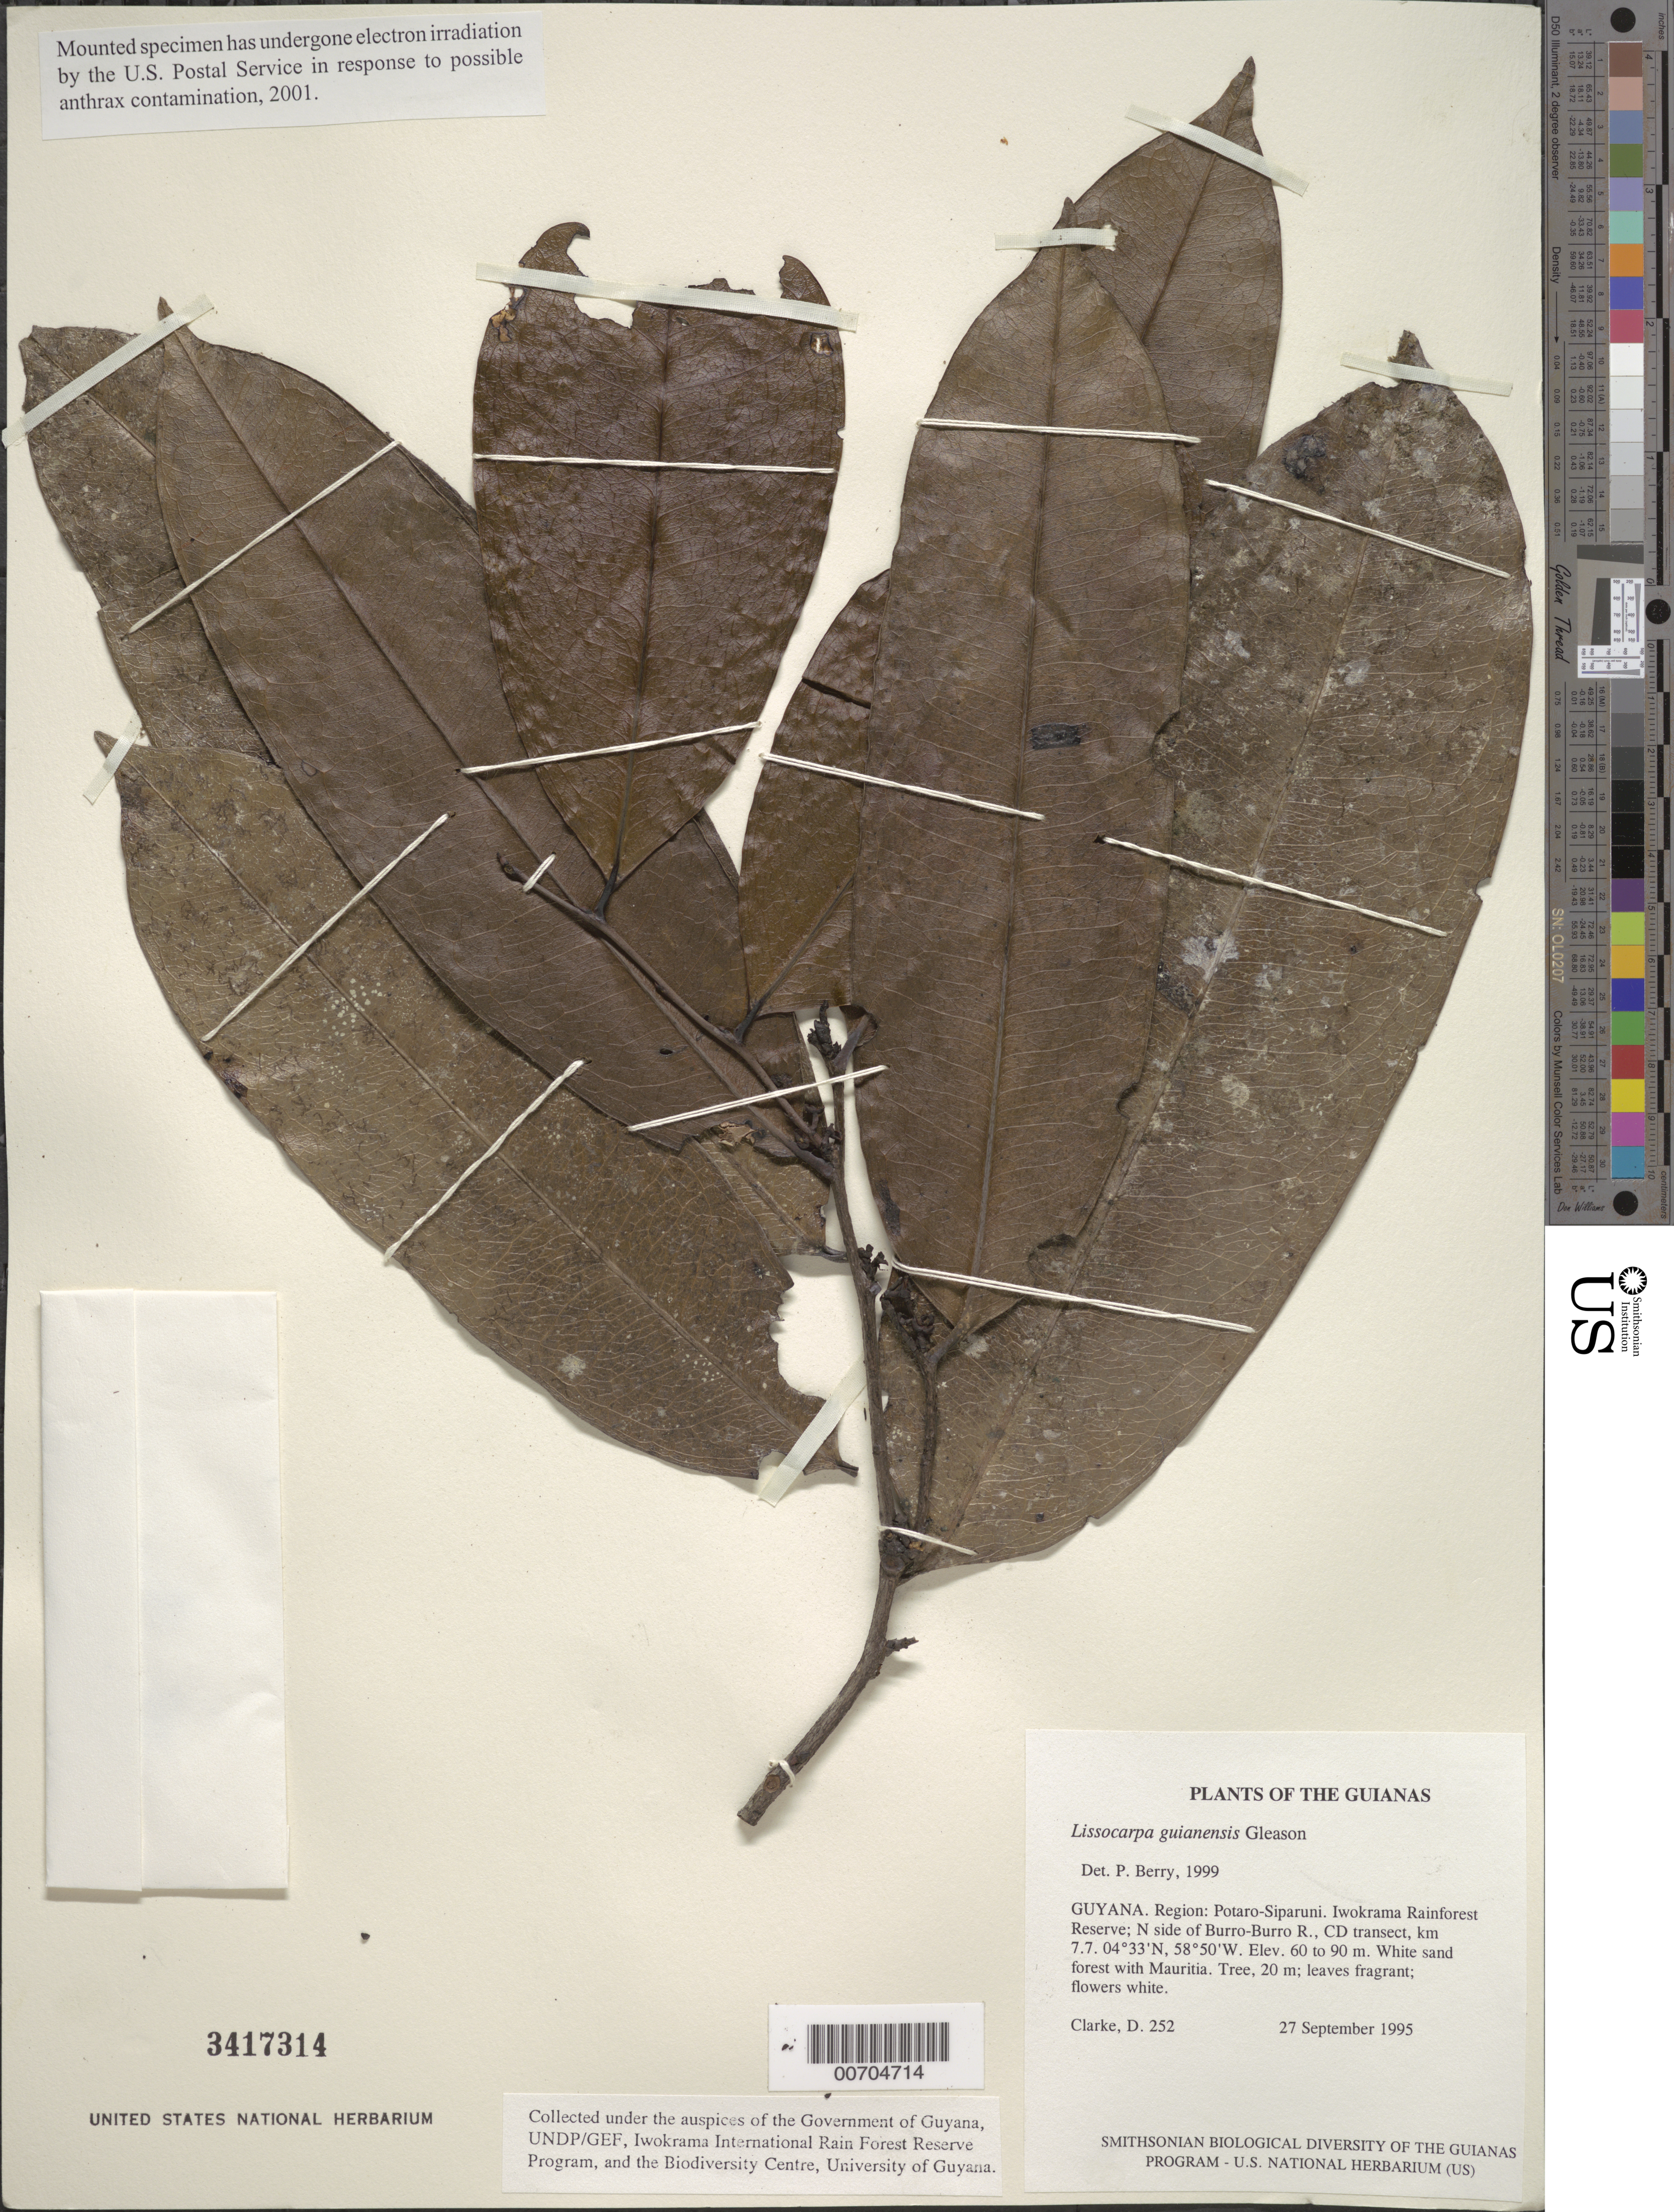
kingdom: Plantae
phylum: Tracheophyta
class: Magnoliopsida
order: Ericales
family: Ebenaceae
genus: Lissocarpa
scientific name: Lissocarpa guianensis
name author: Gleason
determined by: Berry, P. E., (WIS), University of Wisconsin - Madison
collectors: H. D. Clarke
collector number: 252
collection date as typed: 27 September 1995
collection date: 1995-09-27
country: Guyana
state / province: Potaro-Siparuni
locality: Iwokrama Rainforest Reserve; N side of Burro-Burro R., CD transect, km 7.7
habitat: White sand forest with Mauritia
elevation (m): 60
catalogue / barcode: US 3417314